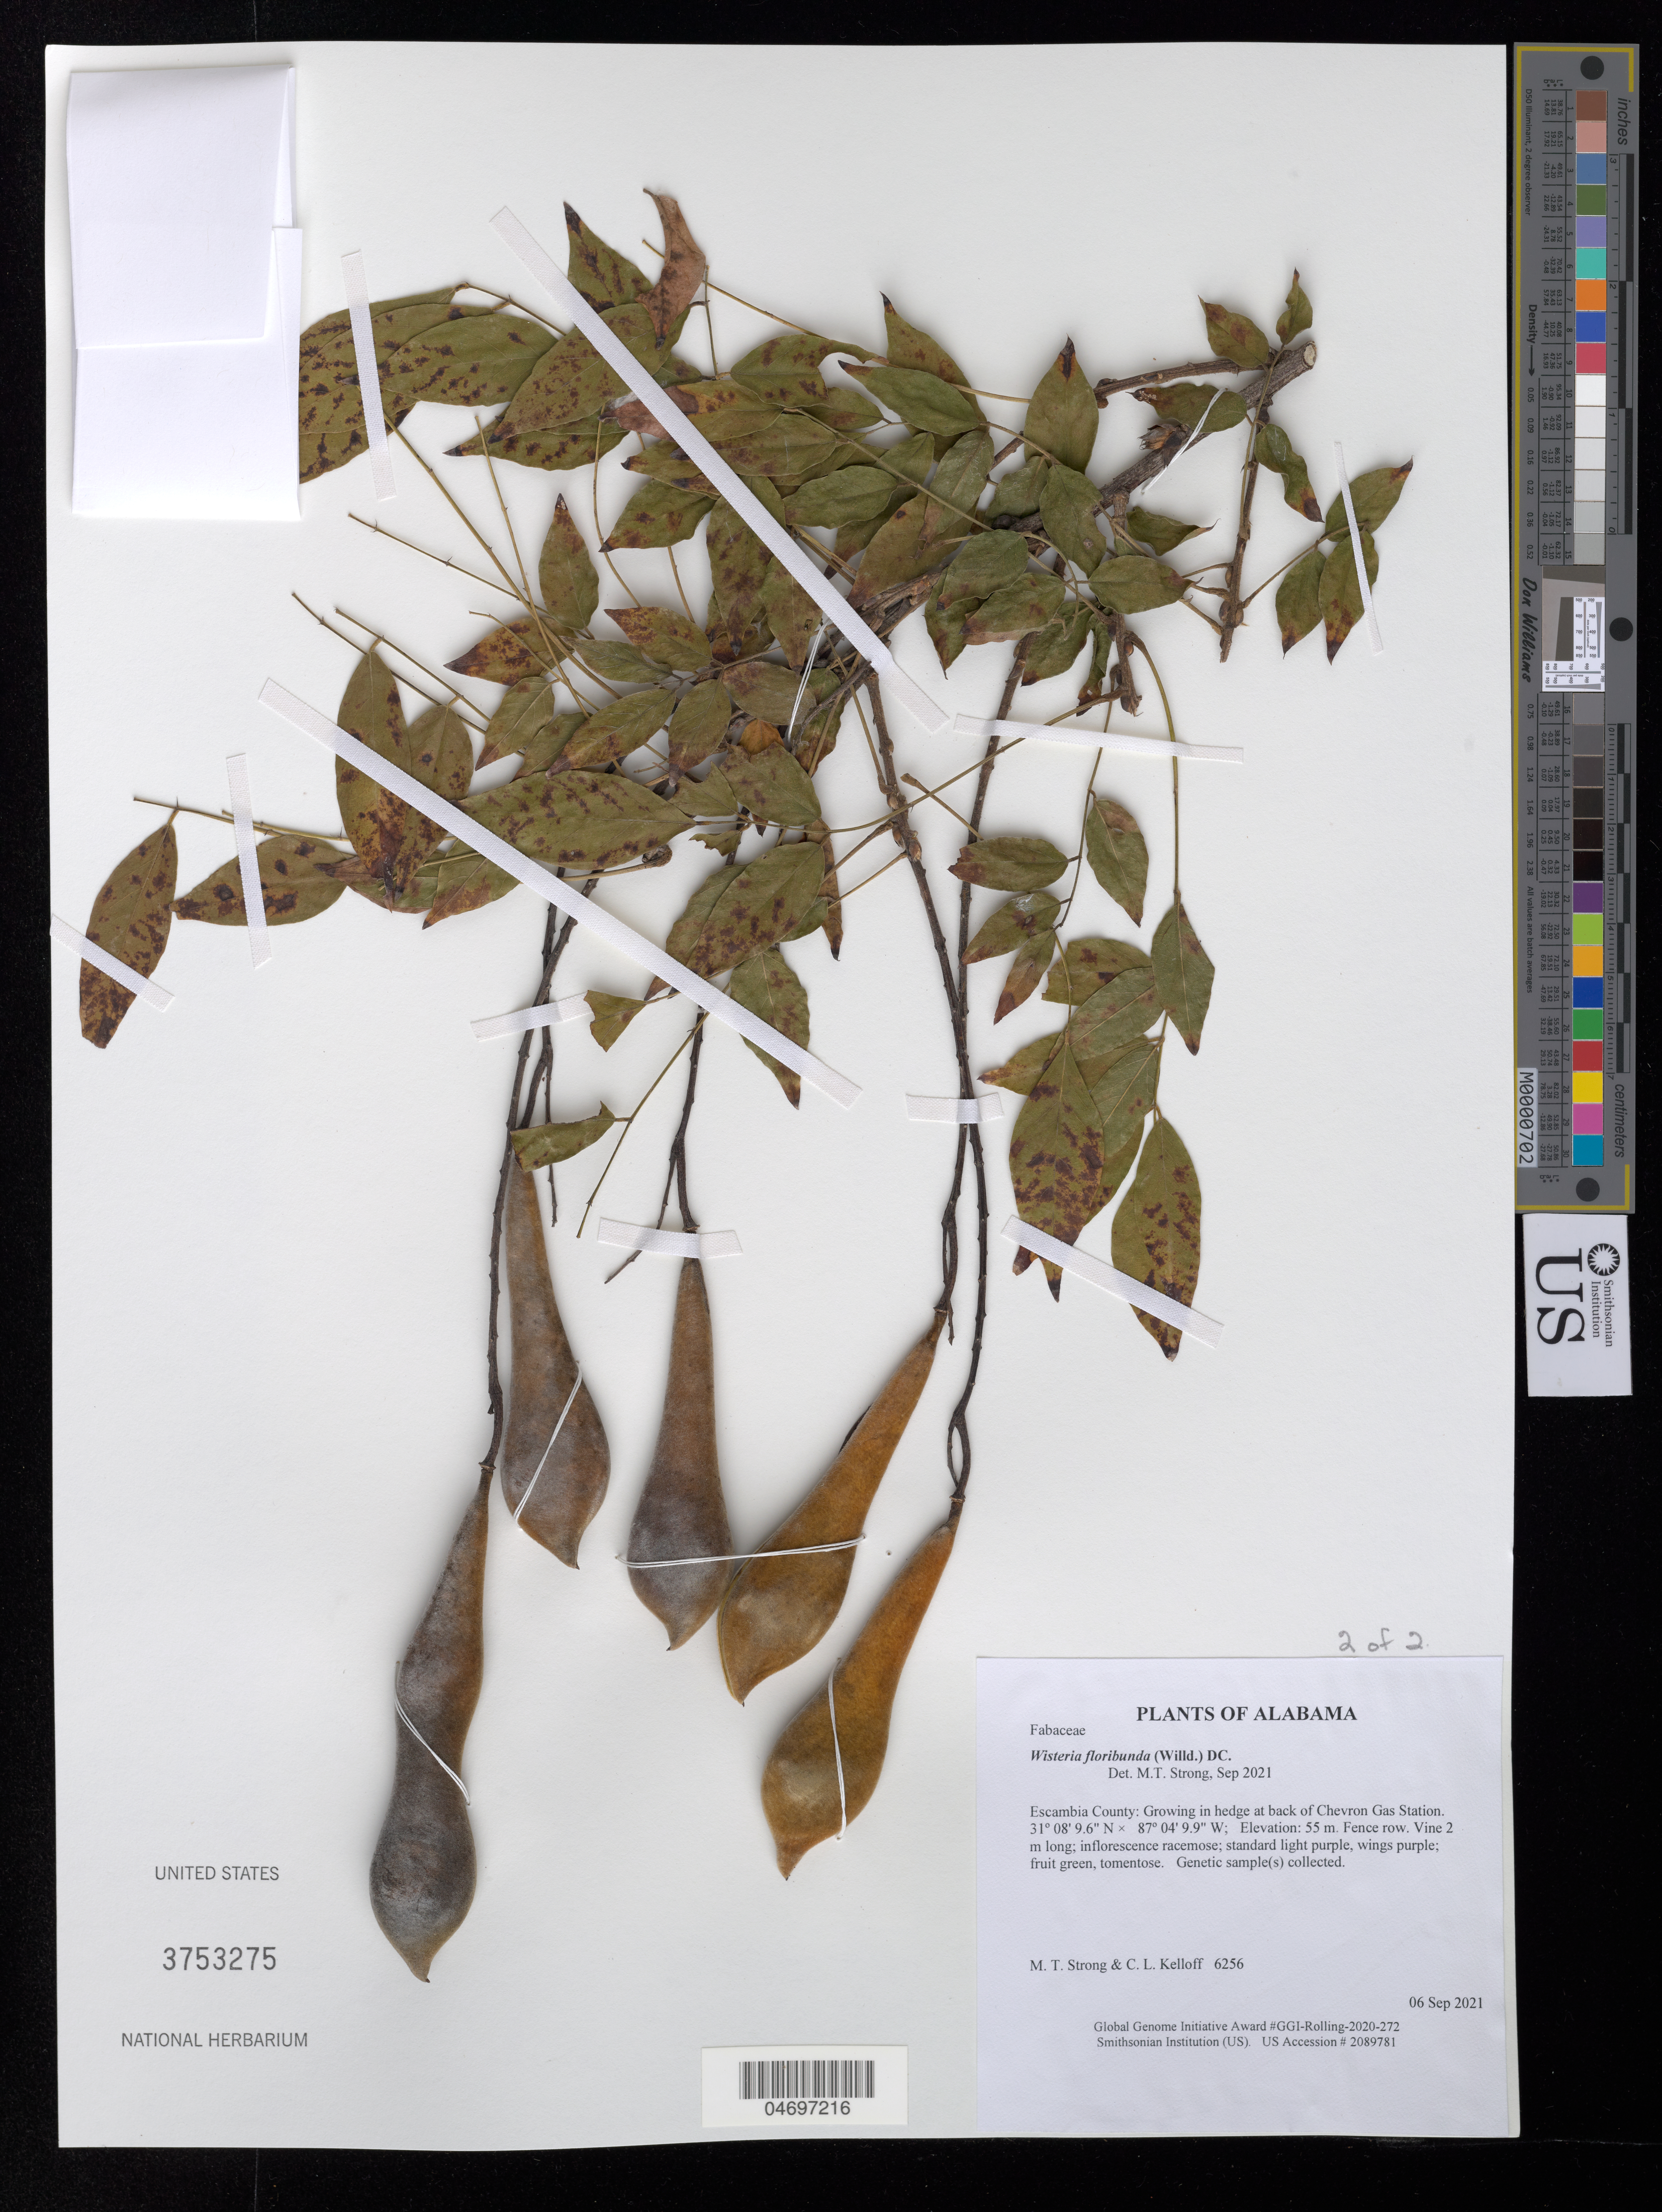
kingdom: Plantae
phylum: Tracheophyta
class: Magnoliopsida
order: Fabales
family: Fabaceae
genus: Wisteria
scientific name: Wisteria floribunda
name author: (Willd.) DC.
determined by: Strong, Mark T.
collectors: M. T. Strong & C. L. Kelloff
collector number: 6256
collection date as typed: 6 Sep 2021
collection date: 2021-09-06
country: United States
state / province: Alabama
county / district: Escambia County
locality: Growing in hedge at back of Chevron Gas Station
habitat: Fence row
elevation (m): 55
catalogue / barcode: US 3753275